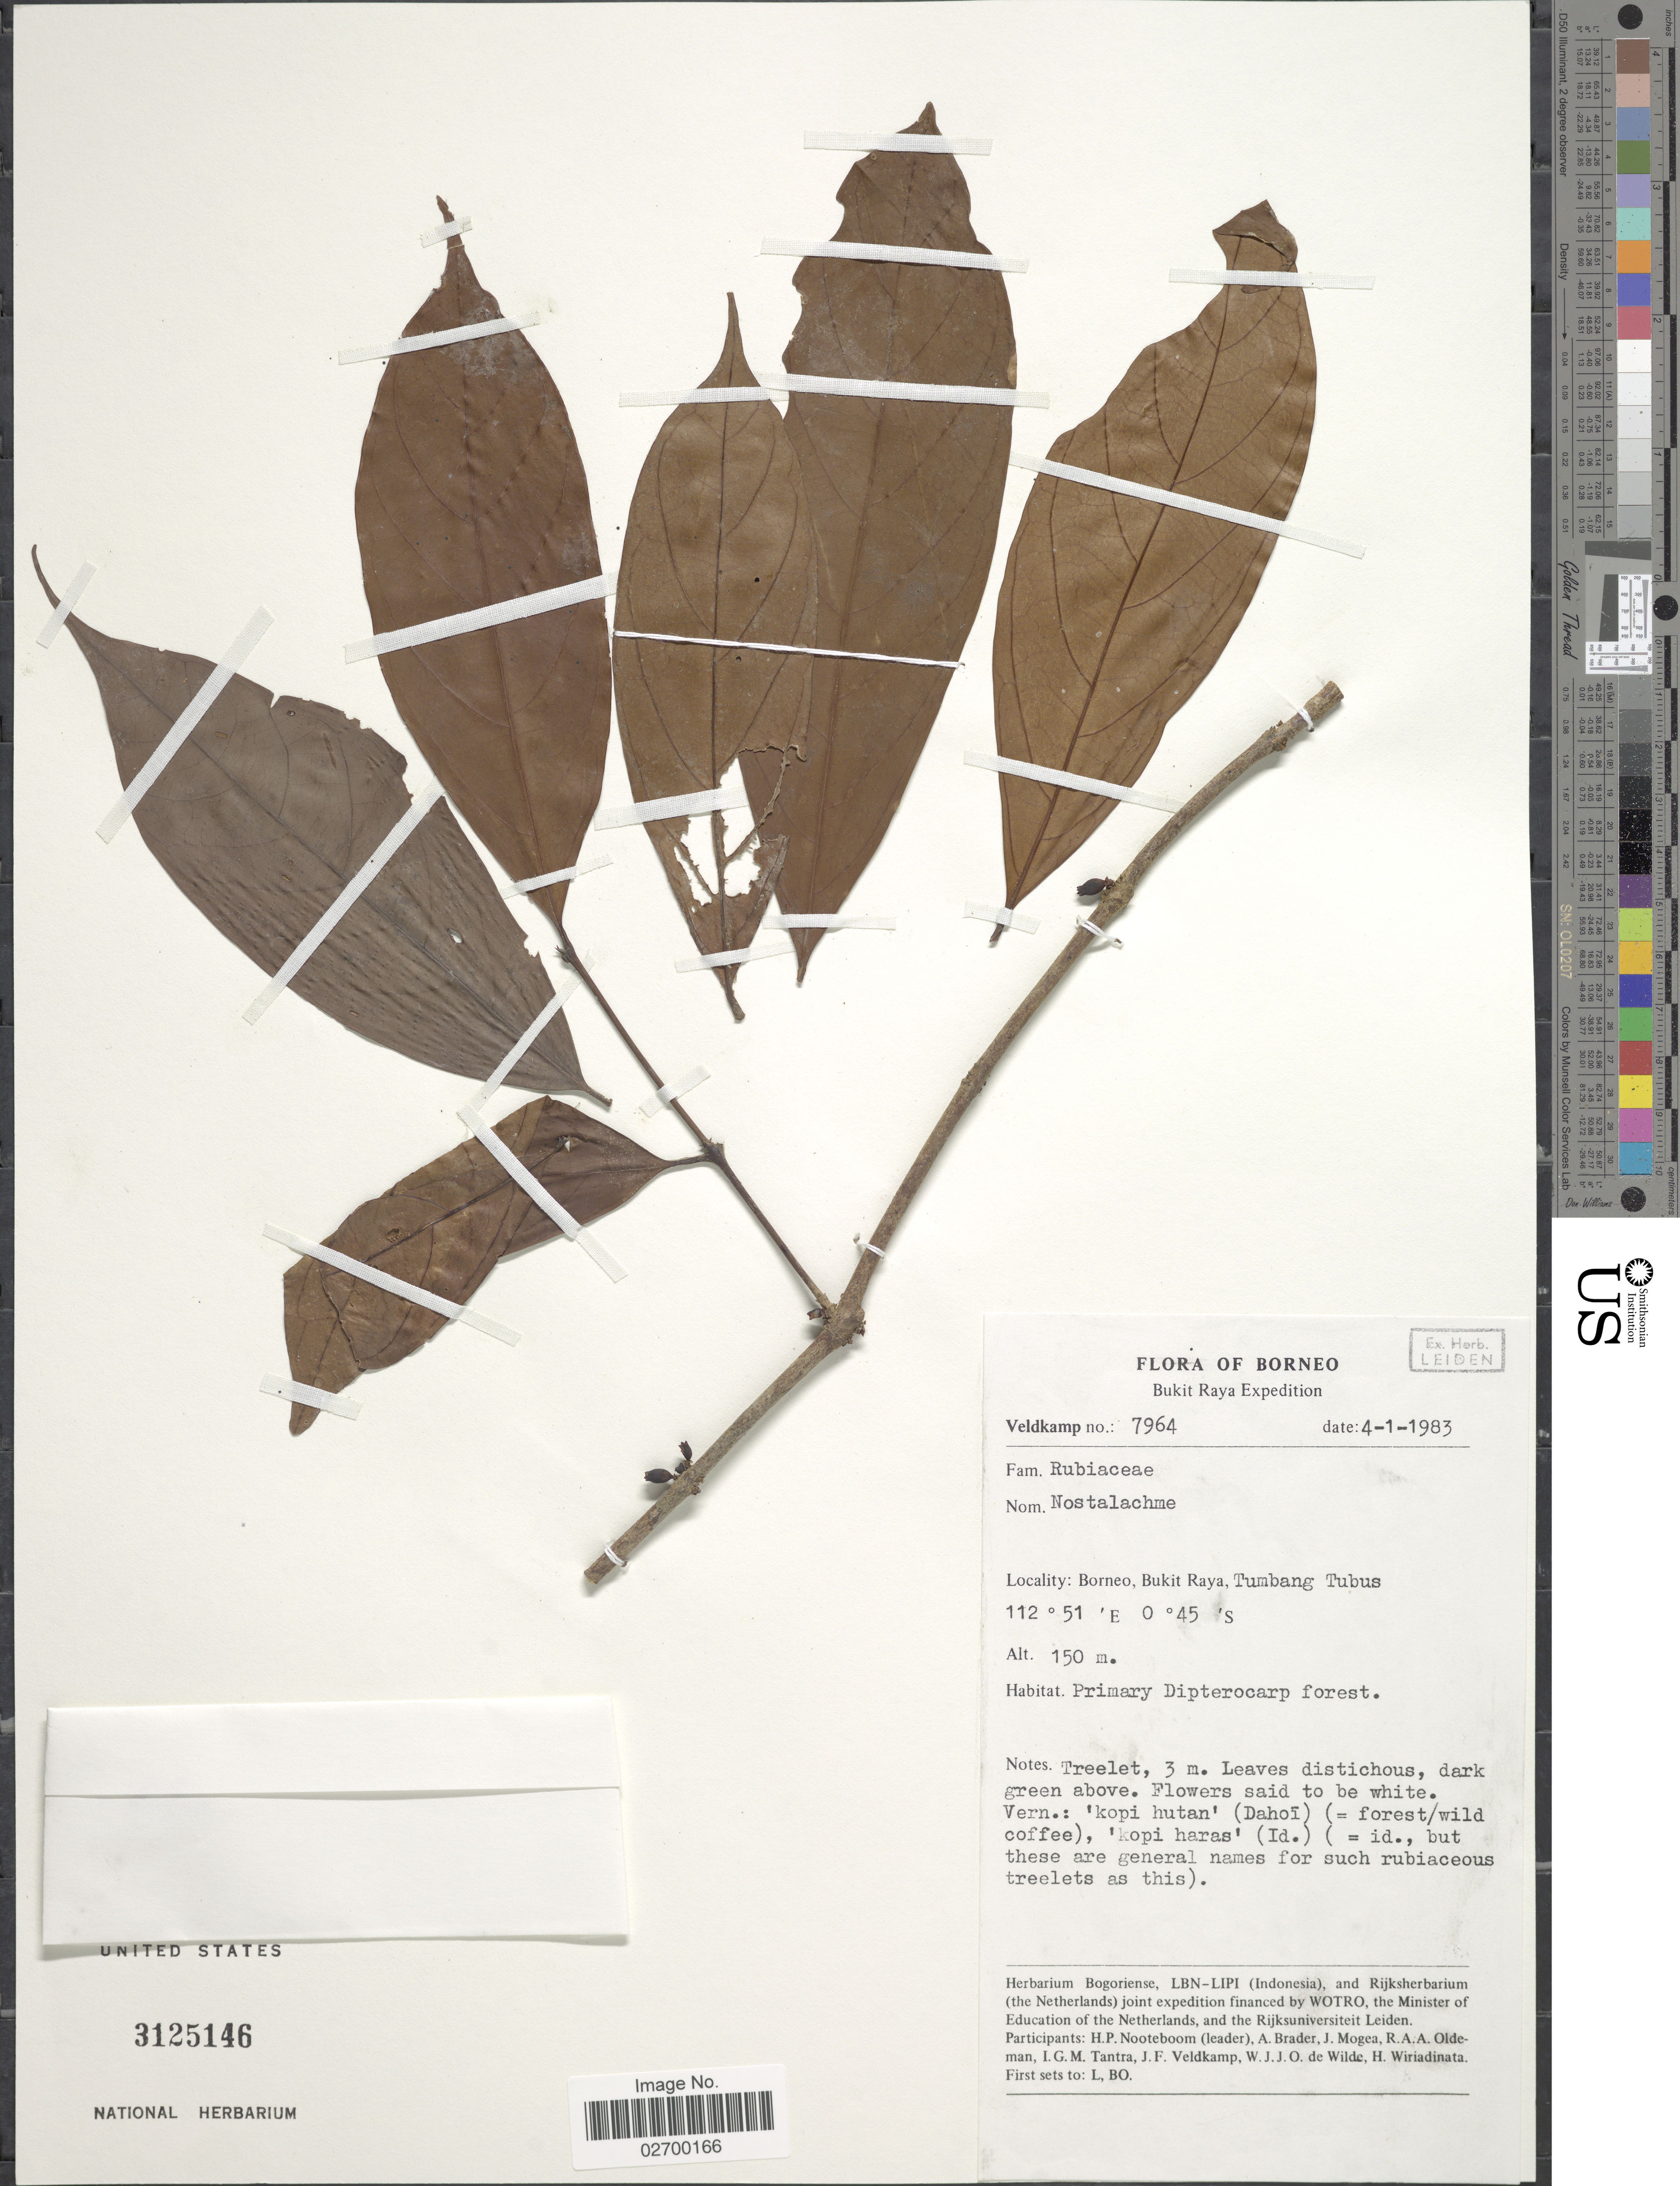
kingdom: Plantae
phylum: Tracheophyta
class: Magnoliopsida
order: Gentianales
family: Rubiaceae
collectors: J. F. Veldkamp, H. P. Nooteboom, A. Brader, J. Mogea & et al.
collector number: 7964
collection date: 1983-01-04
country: Indonesia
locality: Borneo. Bukit Raya, Tumbang Tubus.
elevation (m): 150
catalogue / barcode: US 3125146